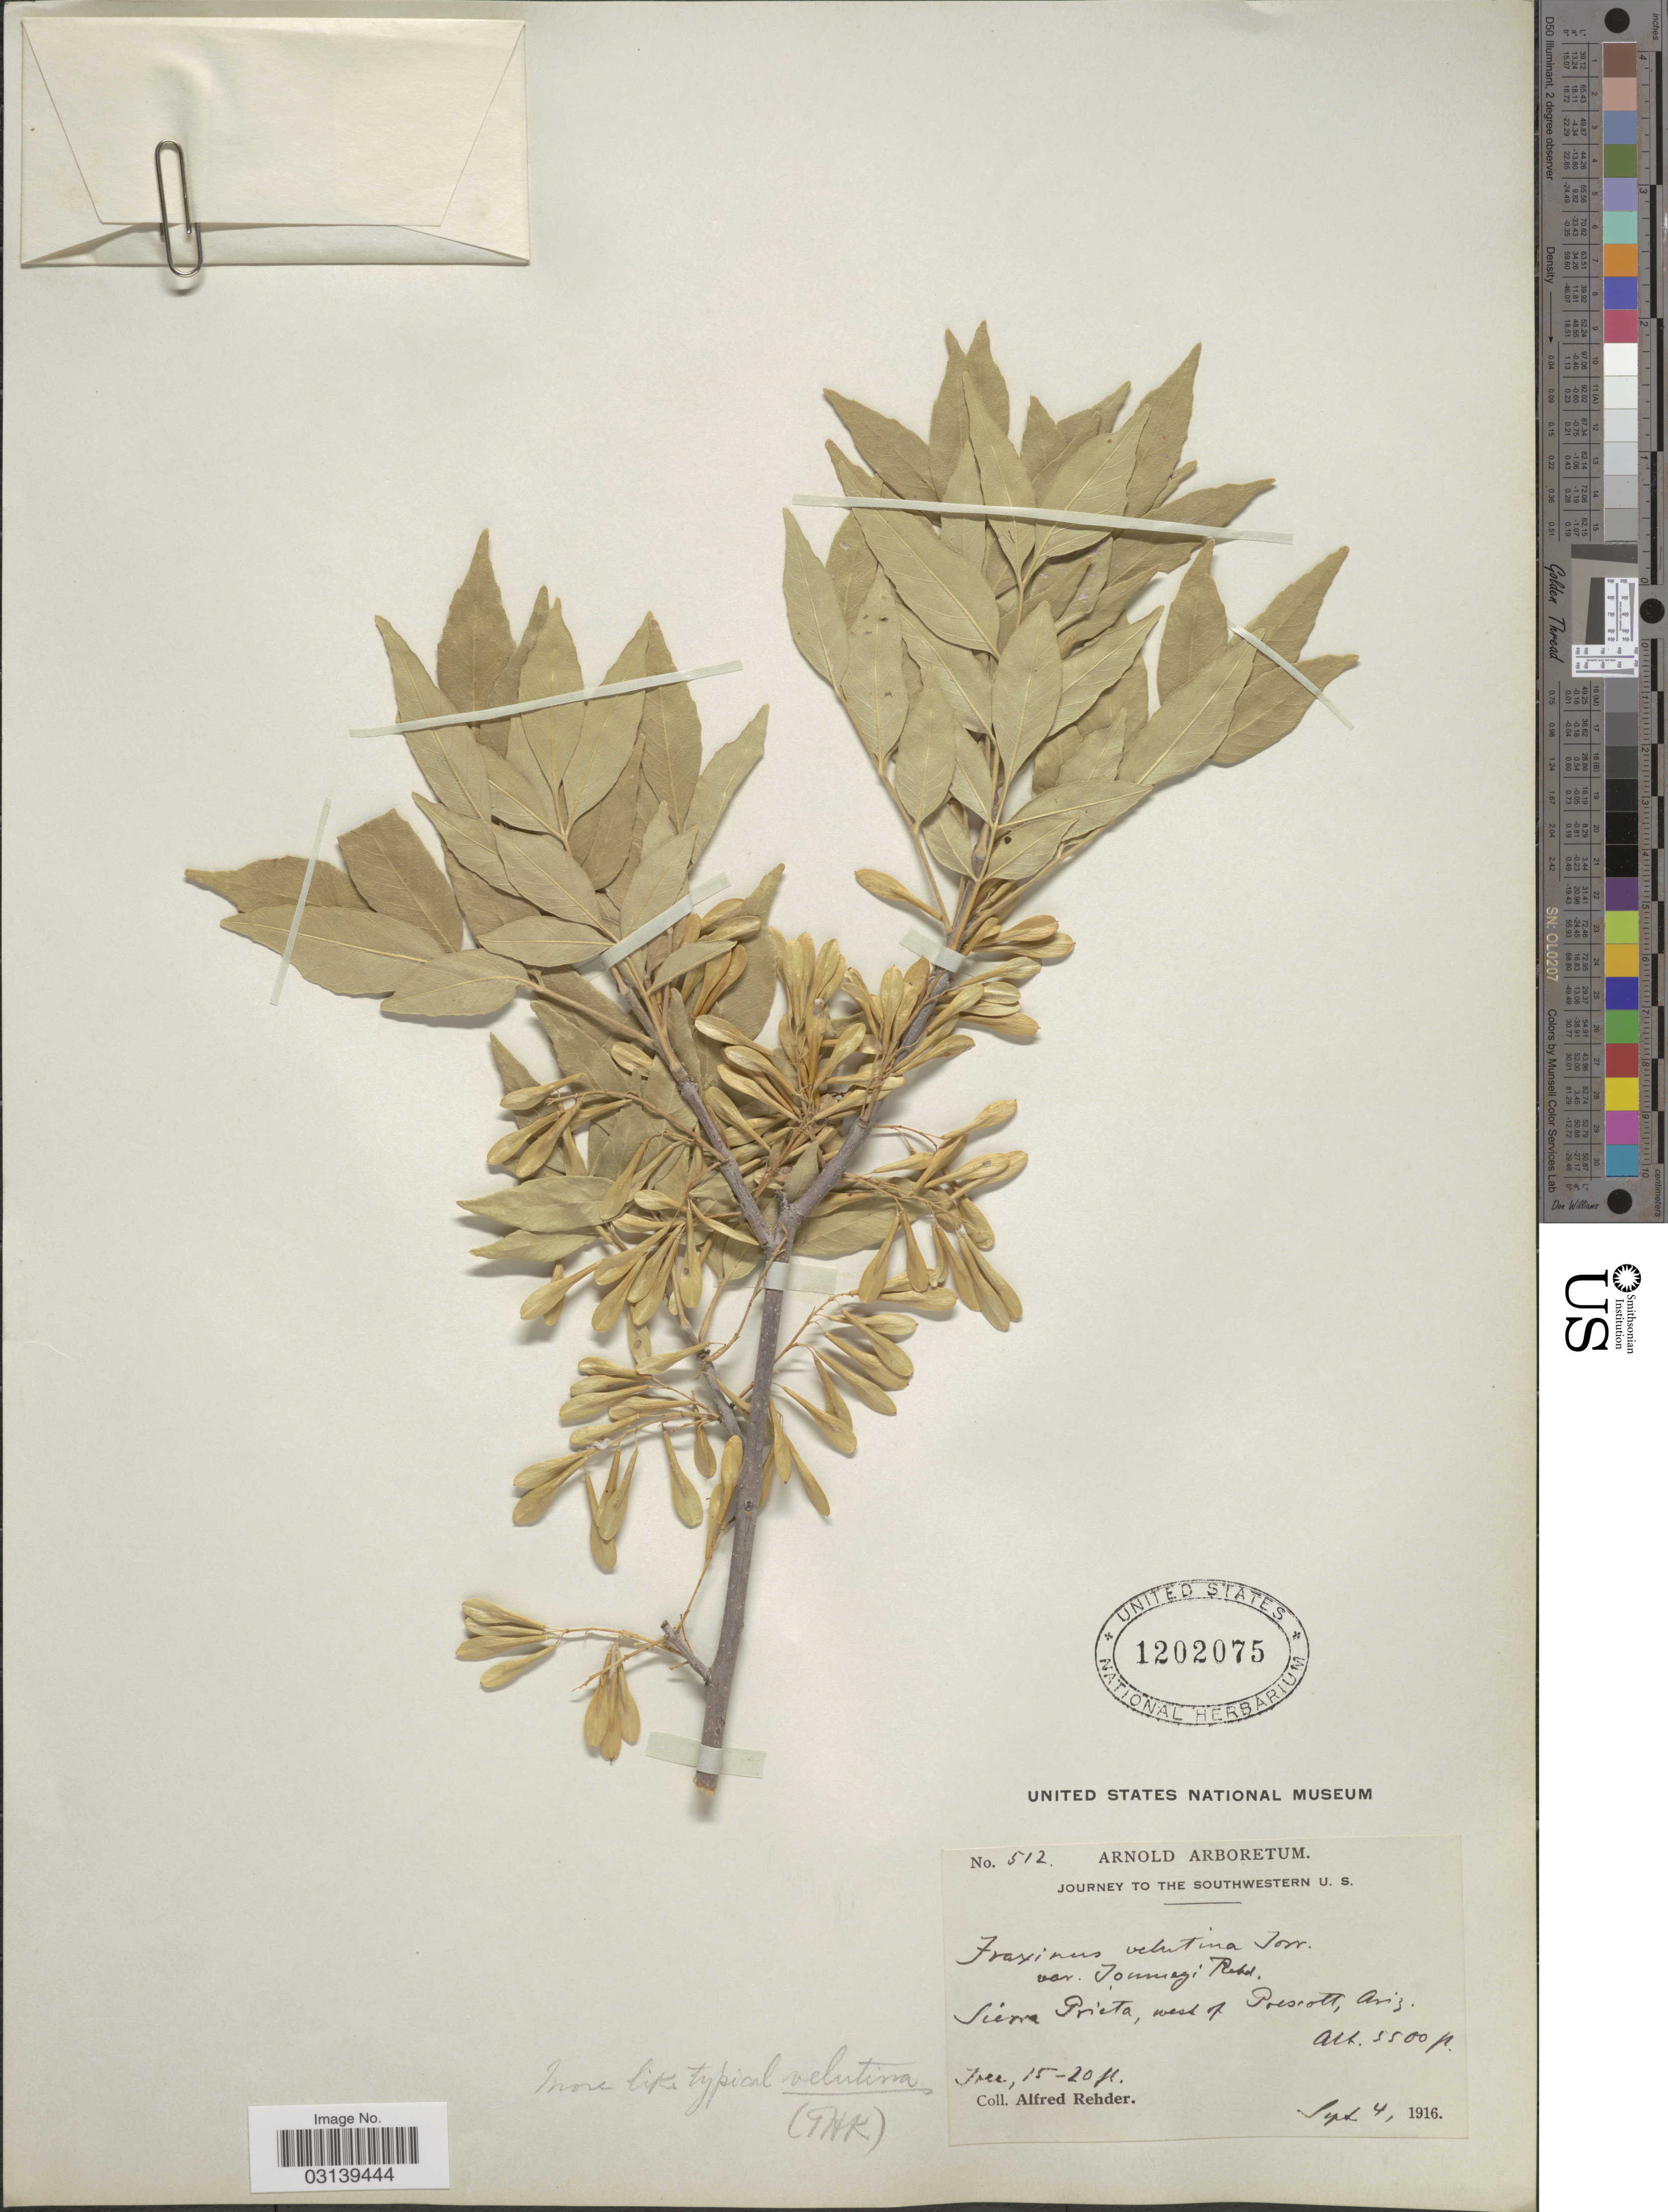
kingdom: Plantae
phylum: Tracheophyta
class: Magnoliopsida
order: Lamiales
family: Oleaceae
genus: Fraxinus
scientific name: Fraxinus velutina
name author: Torr.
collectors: A. Rehder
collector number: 512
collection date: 1916-09-04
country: United States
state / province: Arizona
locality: The Southwestern U.S., Sierra Prieta, west of Prescott.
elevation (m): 1676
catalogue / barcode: US 1202075